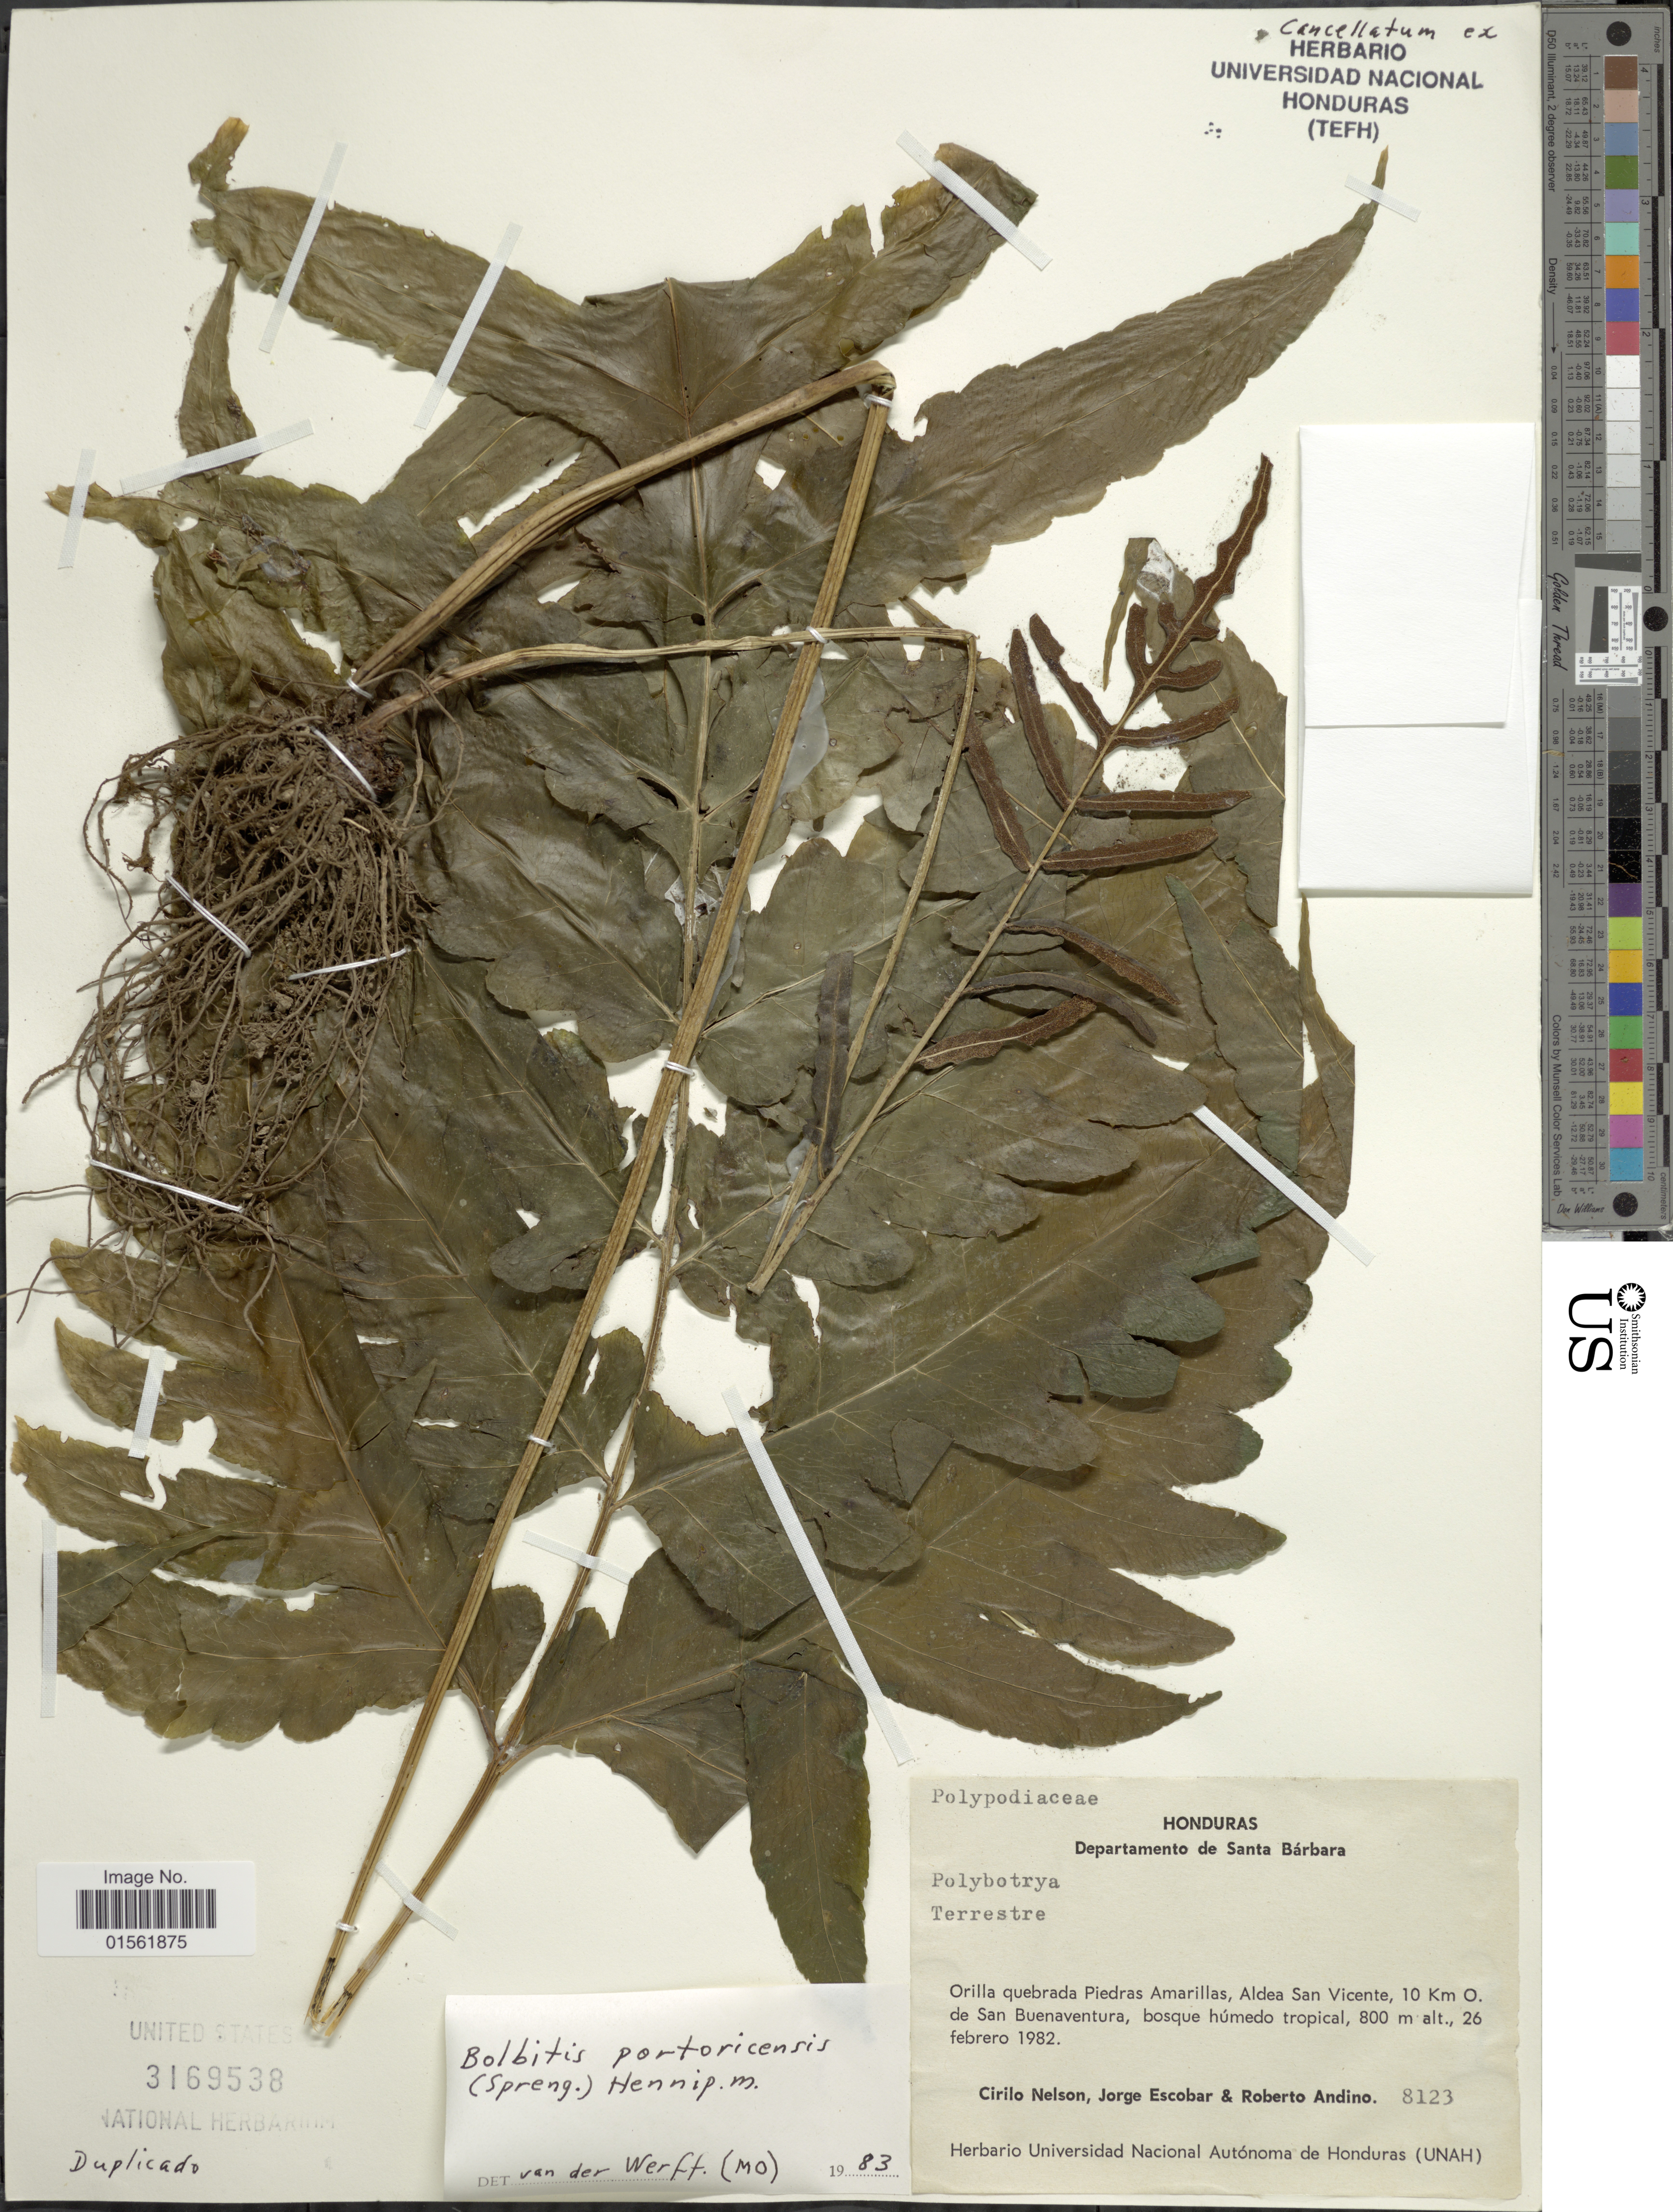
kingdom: Plantae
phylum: Tracheophyta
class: Polypodiopsida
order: Polypodiales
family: Dryopteridaceae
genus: Bolbitis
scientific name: Bolbitis portoricensis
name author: (Spreng.) Hennipman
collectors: C. H. Nelson, J. Escobar & R. Andino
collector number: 8123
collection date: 1982-02-26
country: Honduras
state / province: Santa Bárbara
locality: Orilla quebrada Piedras Amarillas, Aldea San Vicente, 10 Km. O. de San Buenaventura, bosque húmedo troopical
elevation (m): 800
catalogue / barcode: US 3169538